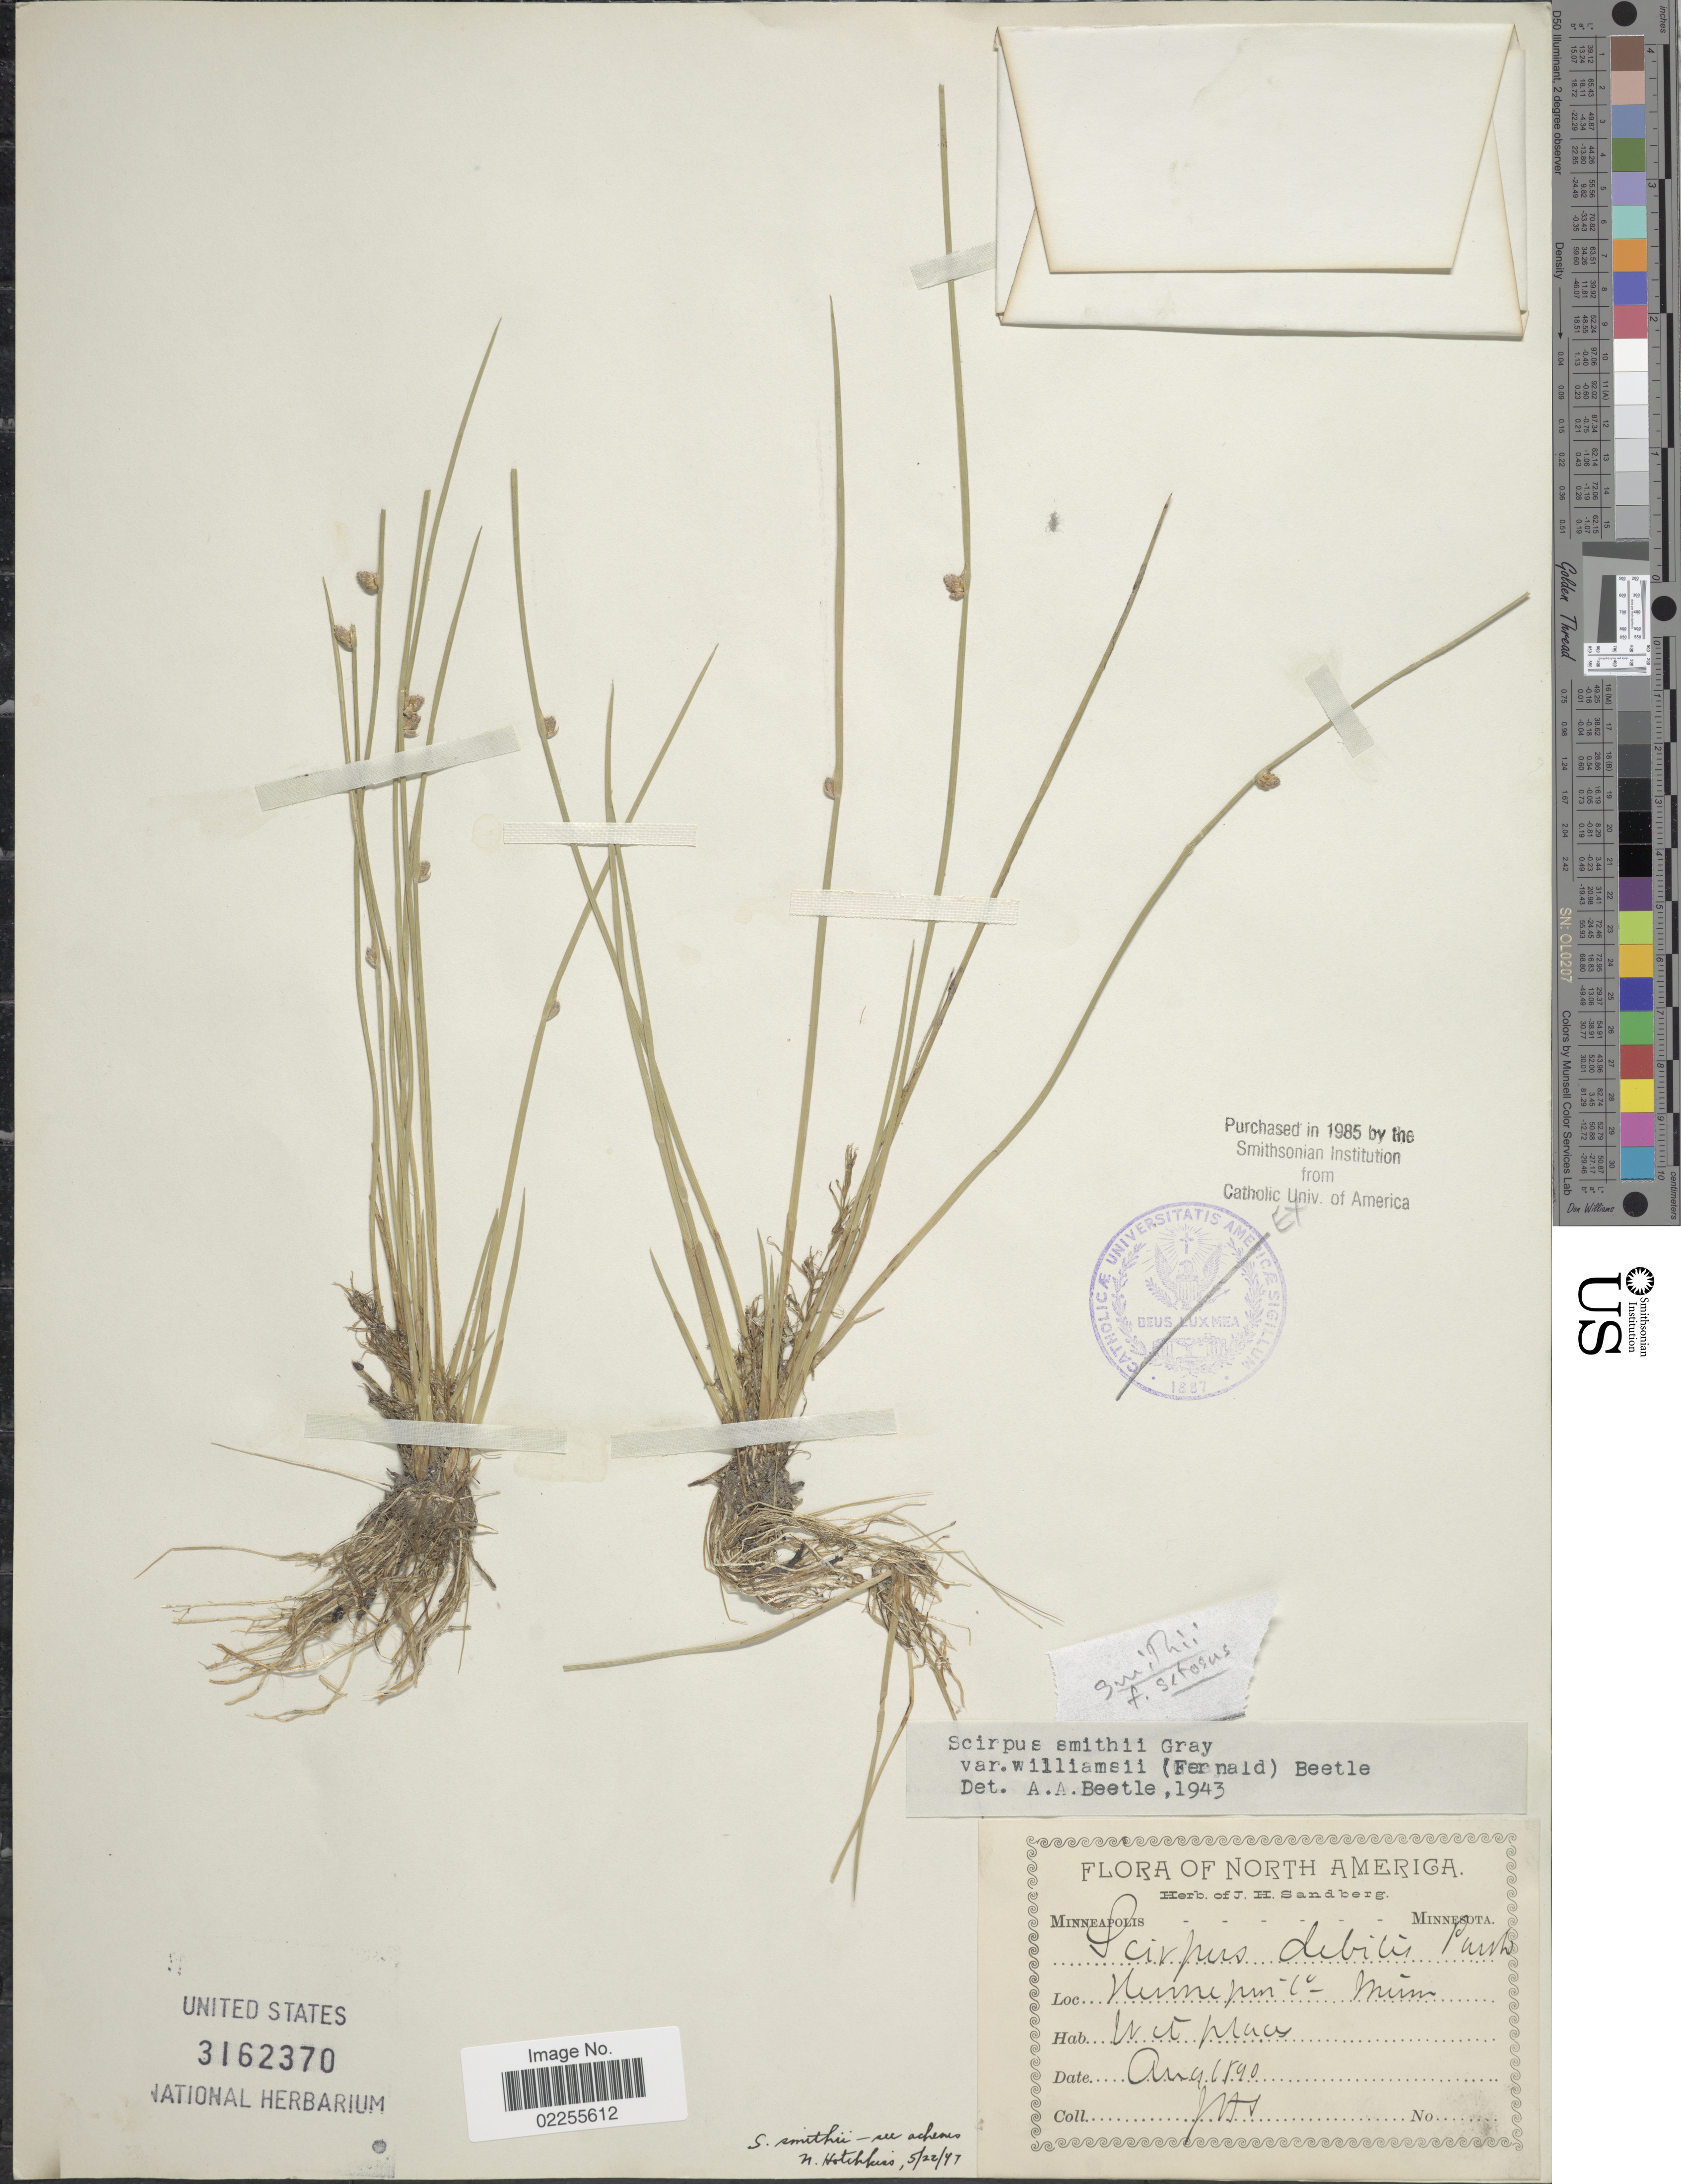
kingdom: Plantae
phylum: Tracheophyta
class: Liliopsida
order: Poales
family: Cyperaceae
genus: Schoenoplectus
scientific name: Schoenoplectus smithii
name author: (A. Gray) Soják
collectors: J. H. Sandberg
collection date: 1890-08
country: United States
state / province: Minnesota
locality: Minneapolis, wet places, Hennepin Cp.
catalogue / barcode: US 3162370